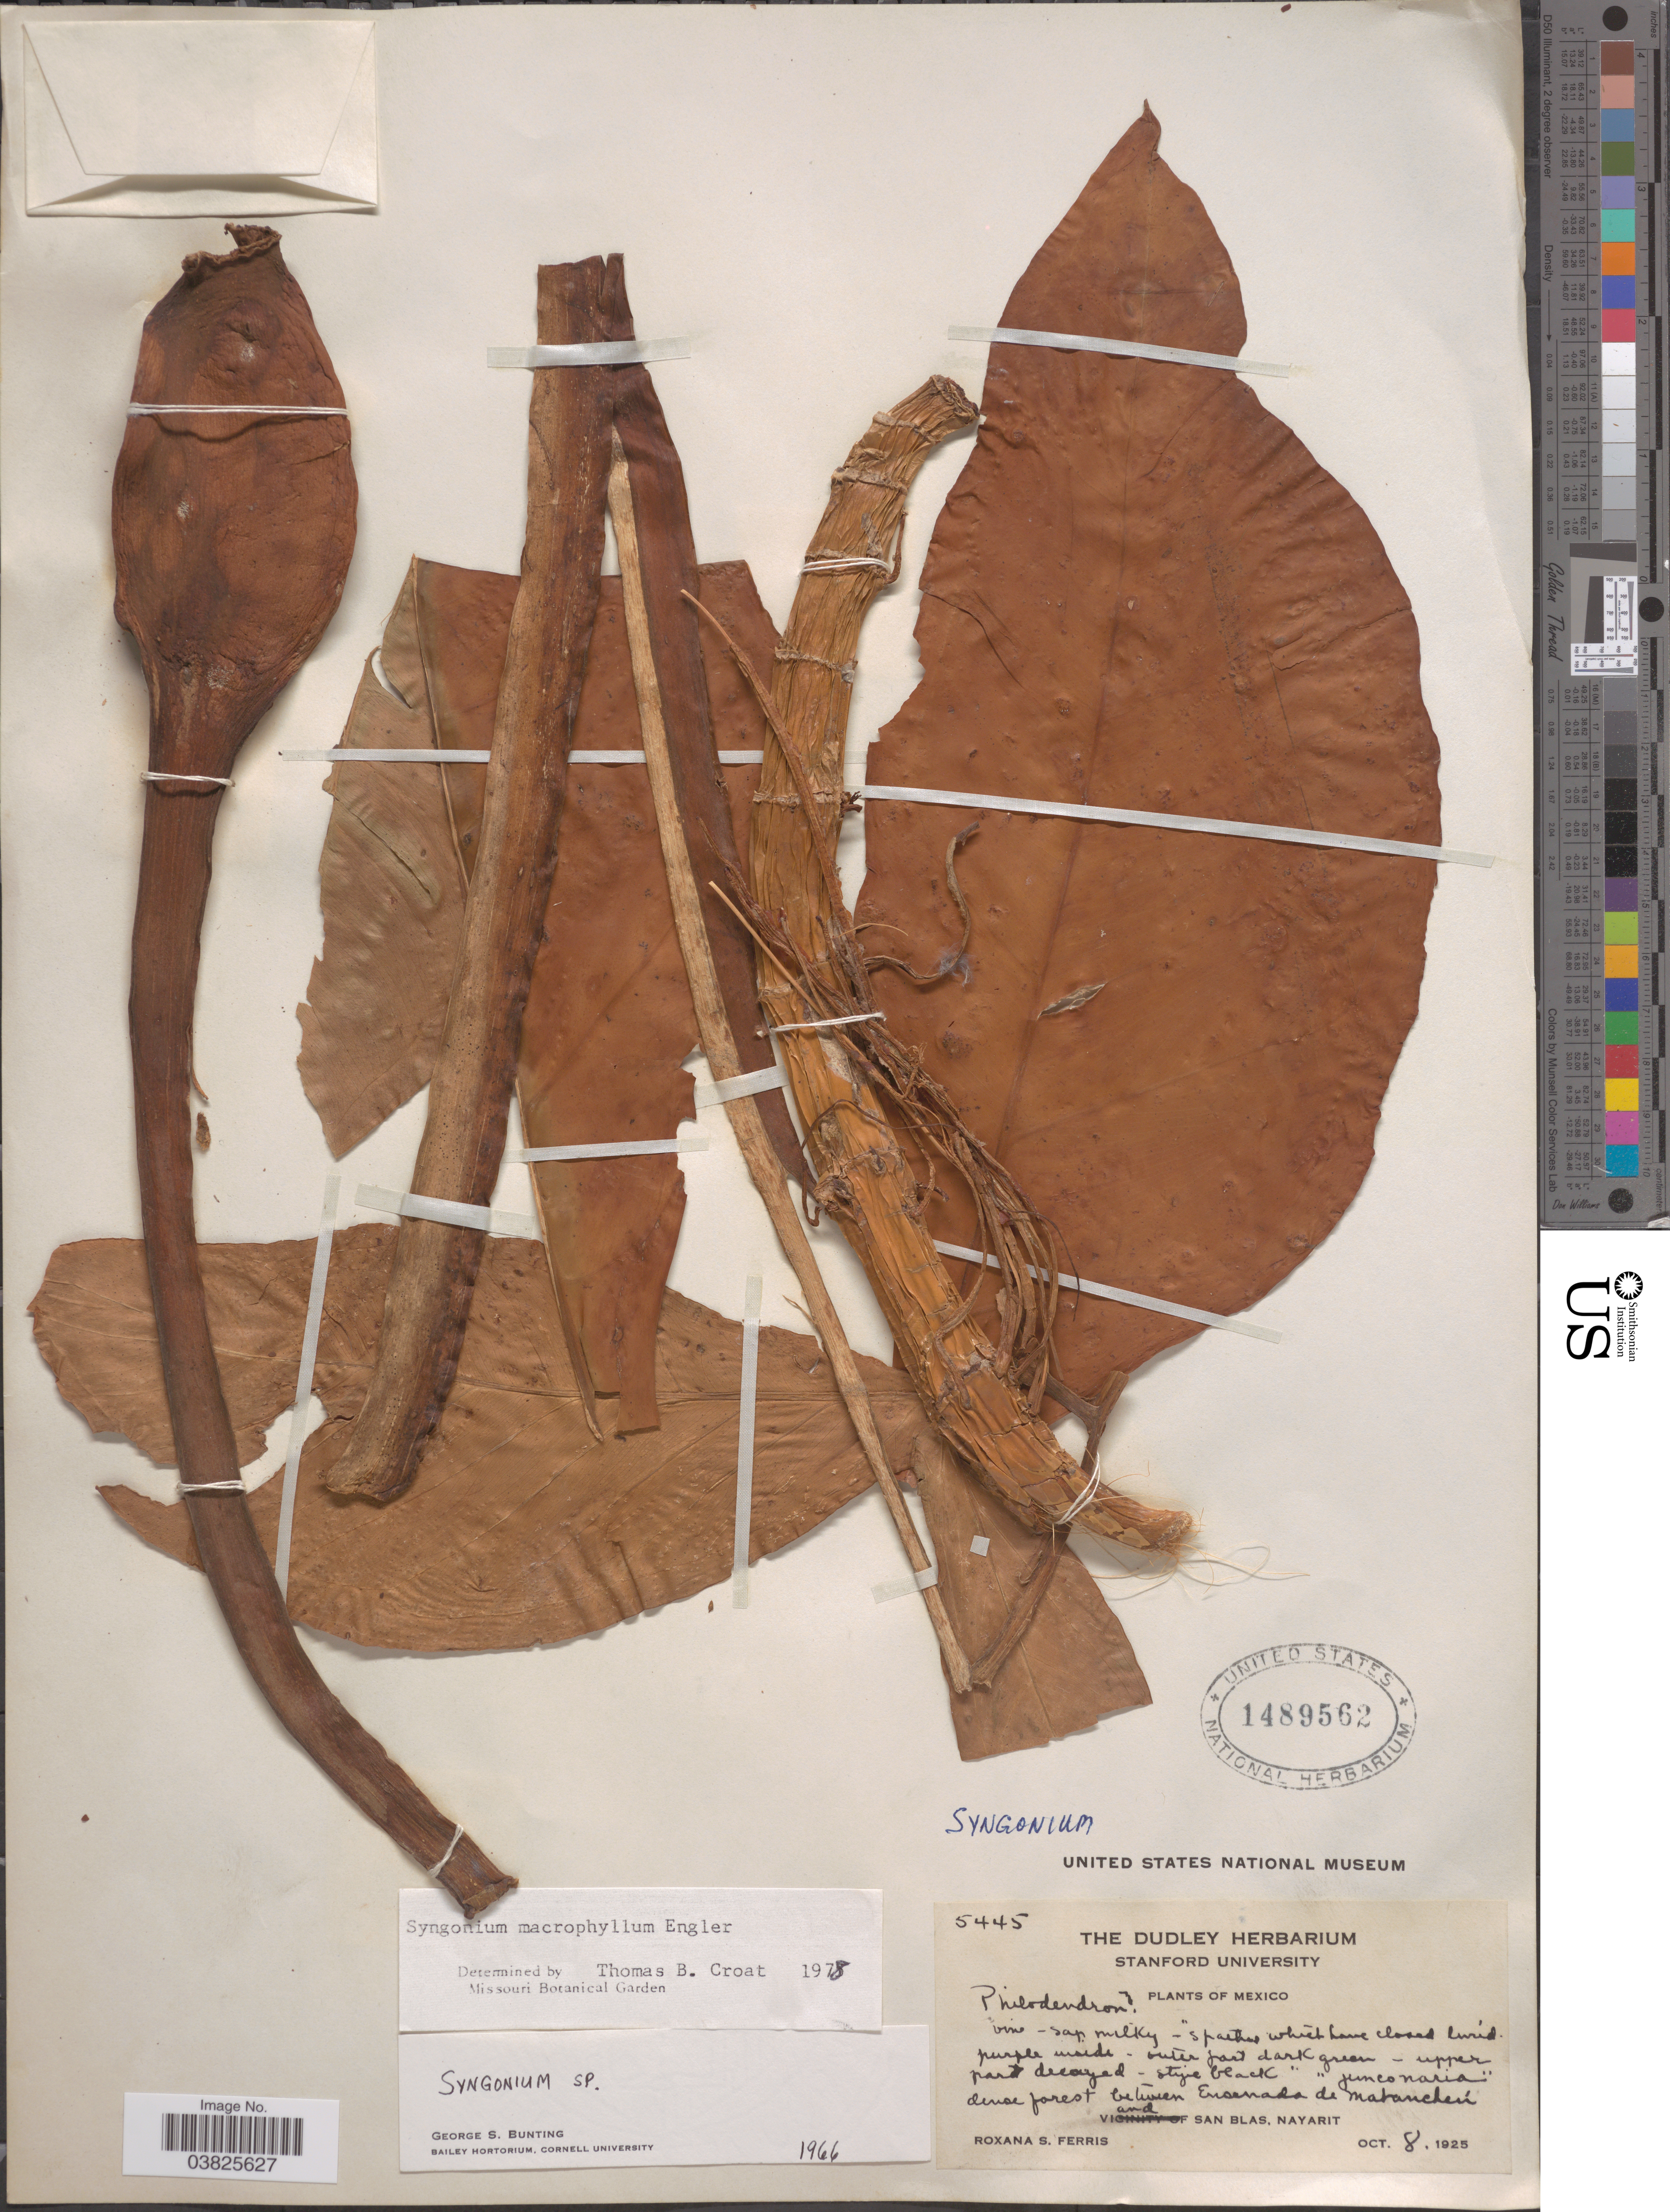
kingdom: Plantae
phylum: Tracheophyta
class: Liliopsida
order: Alismatales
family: Araceae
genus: Syngonium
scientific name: Syngonium macrophyllum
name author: Engl.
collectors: R. S. Ferris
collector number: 5445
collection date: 1925-10-08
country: Mexico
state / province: Nayarit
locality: Dense forest between Ensenada de Matancheń and San Blas.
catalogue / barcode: US 1489562